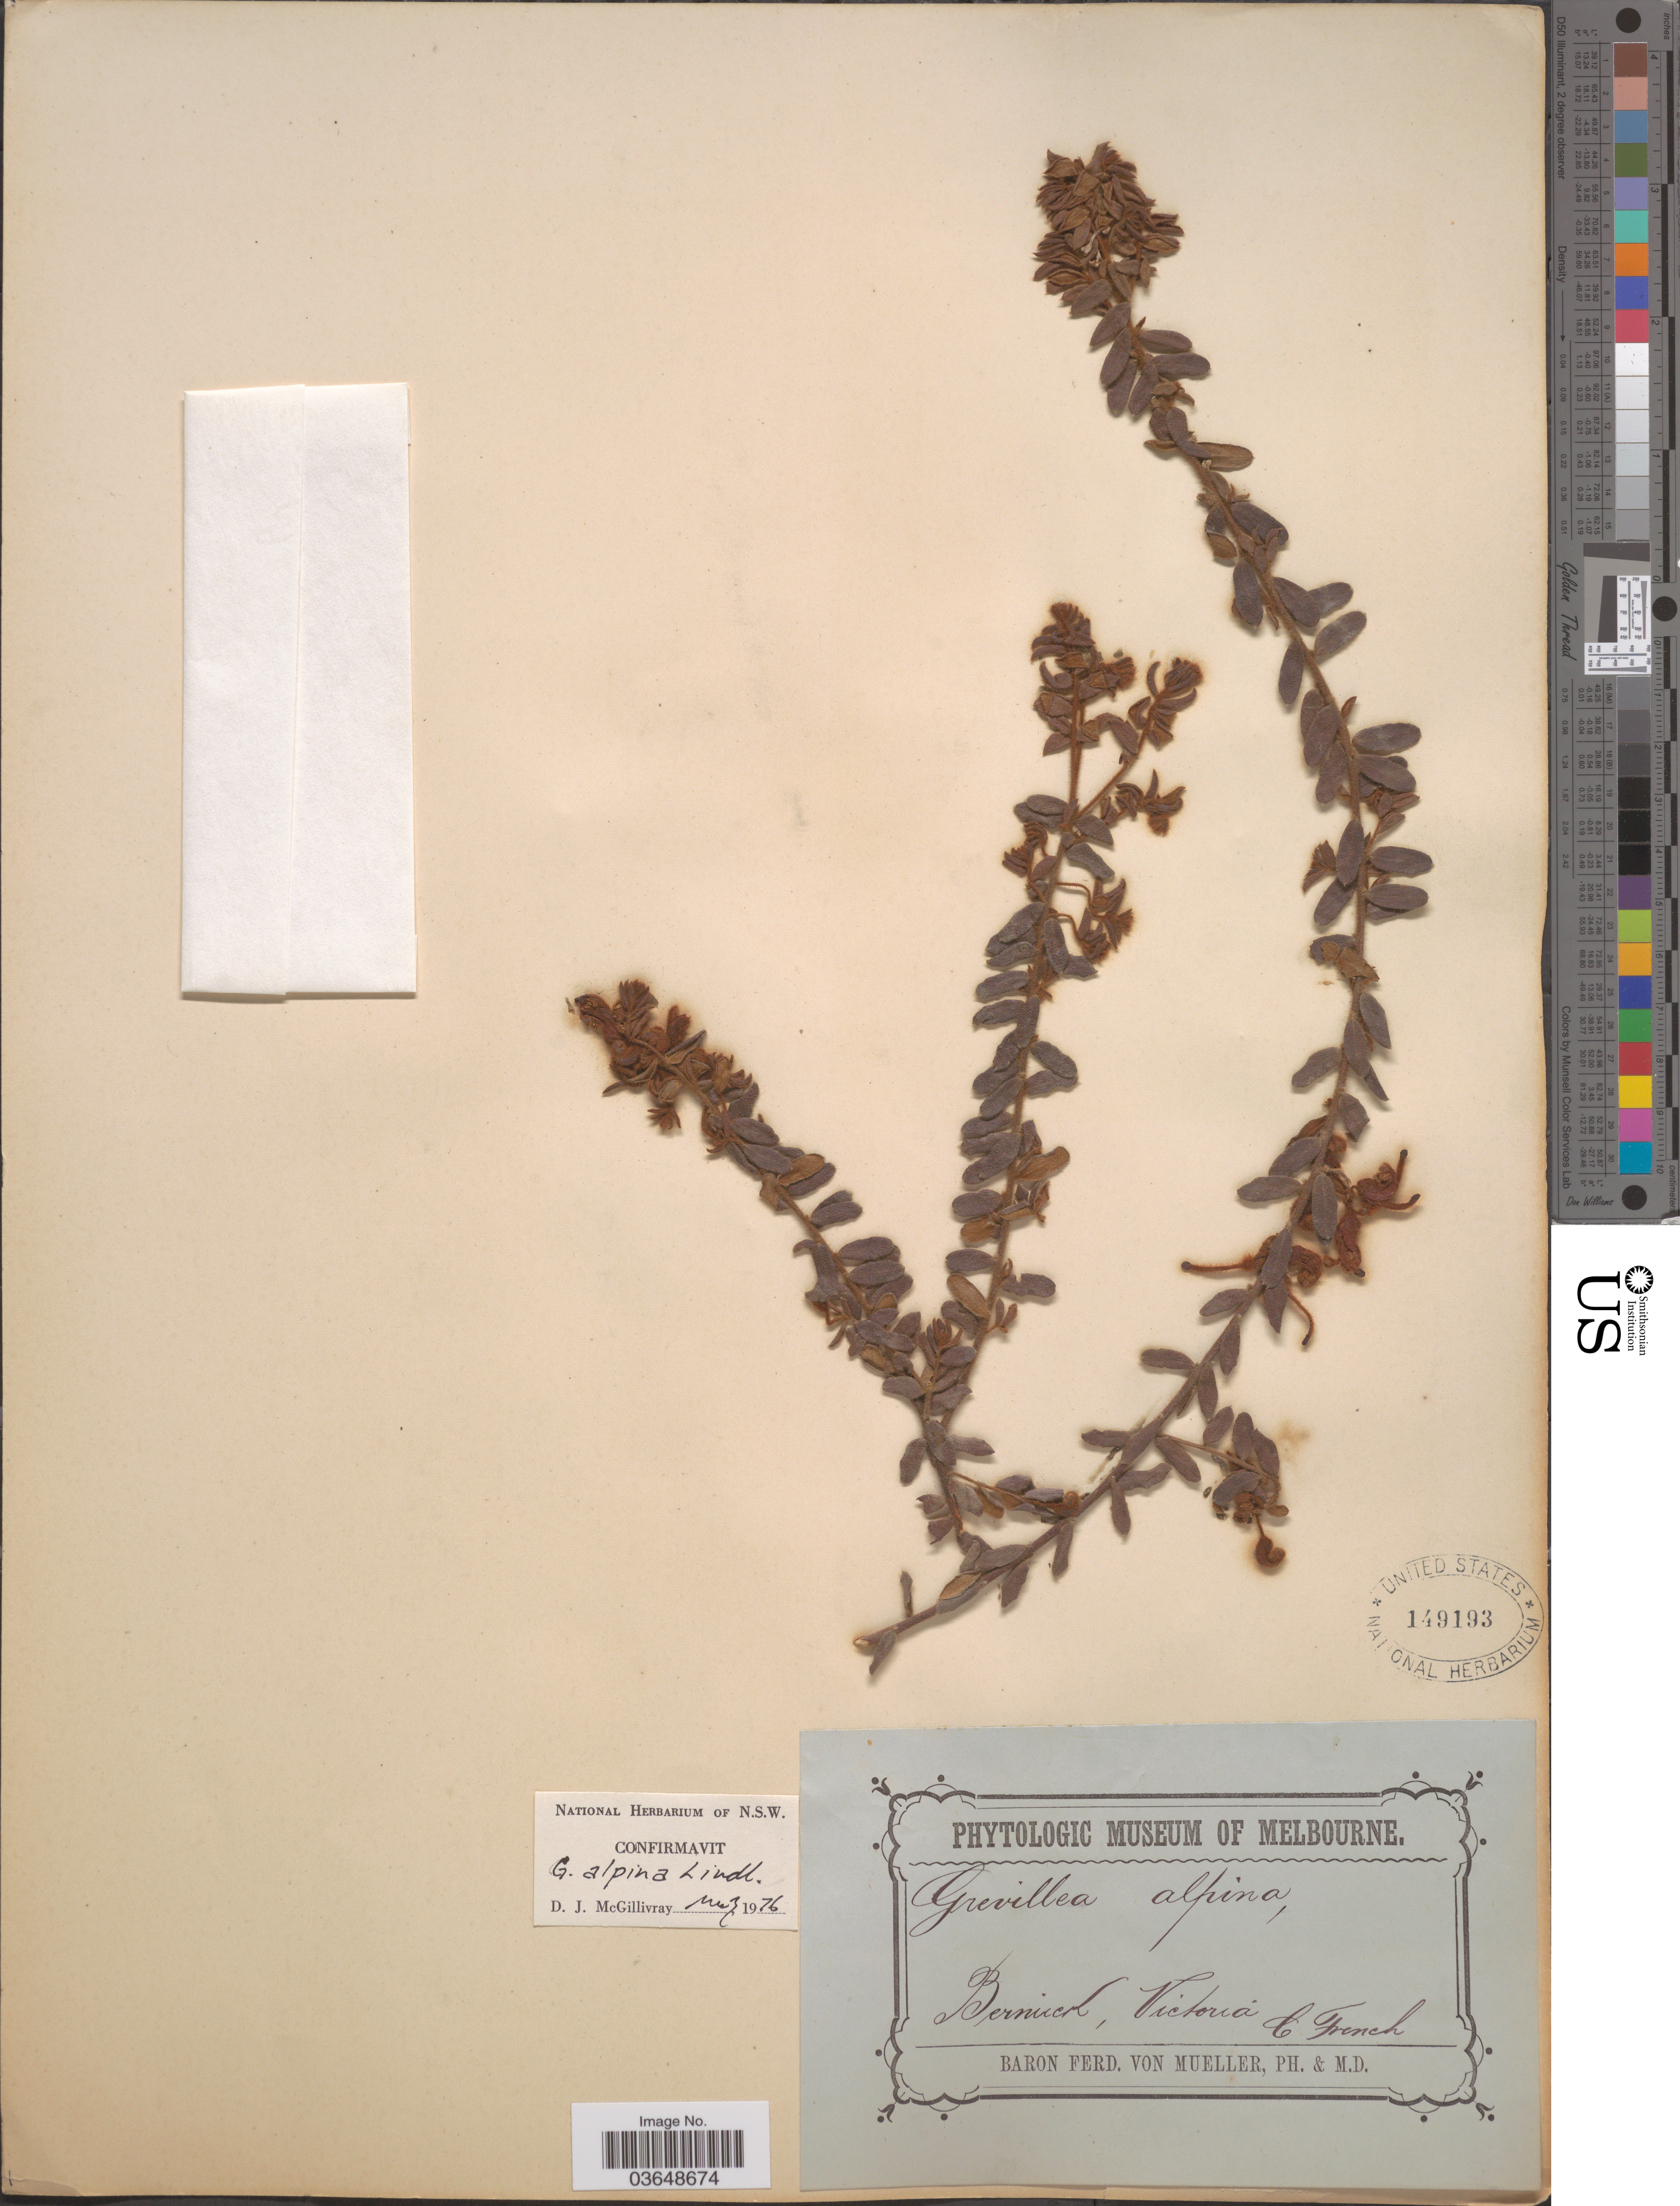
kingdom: Plantae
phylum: Tracheophyta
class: Magnoliopsida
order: Proteales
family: Proteaceae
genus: Grevillea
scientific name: Grevillea alpina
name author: Lindl.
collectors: C. French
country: Australia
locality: Berwick, Victoria.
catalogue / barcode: US 149193